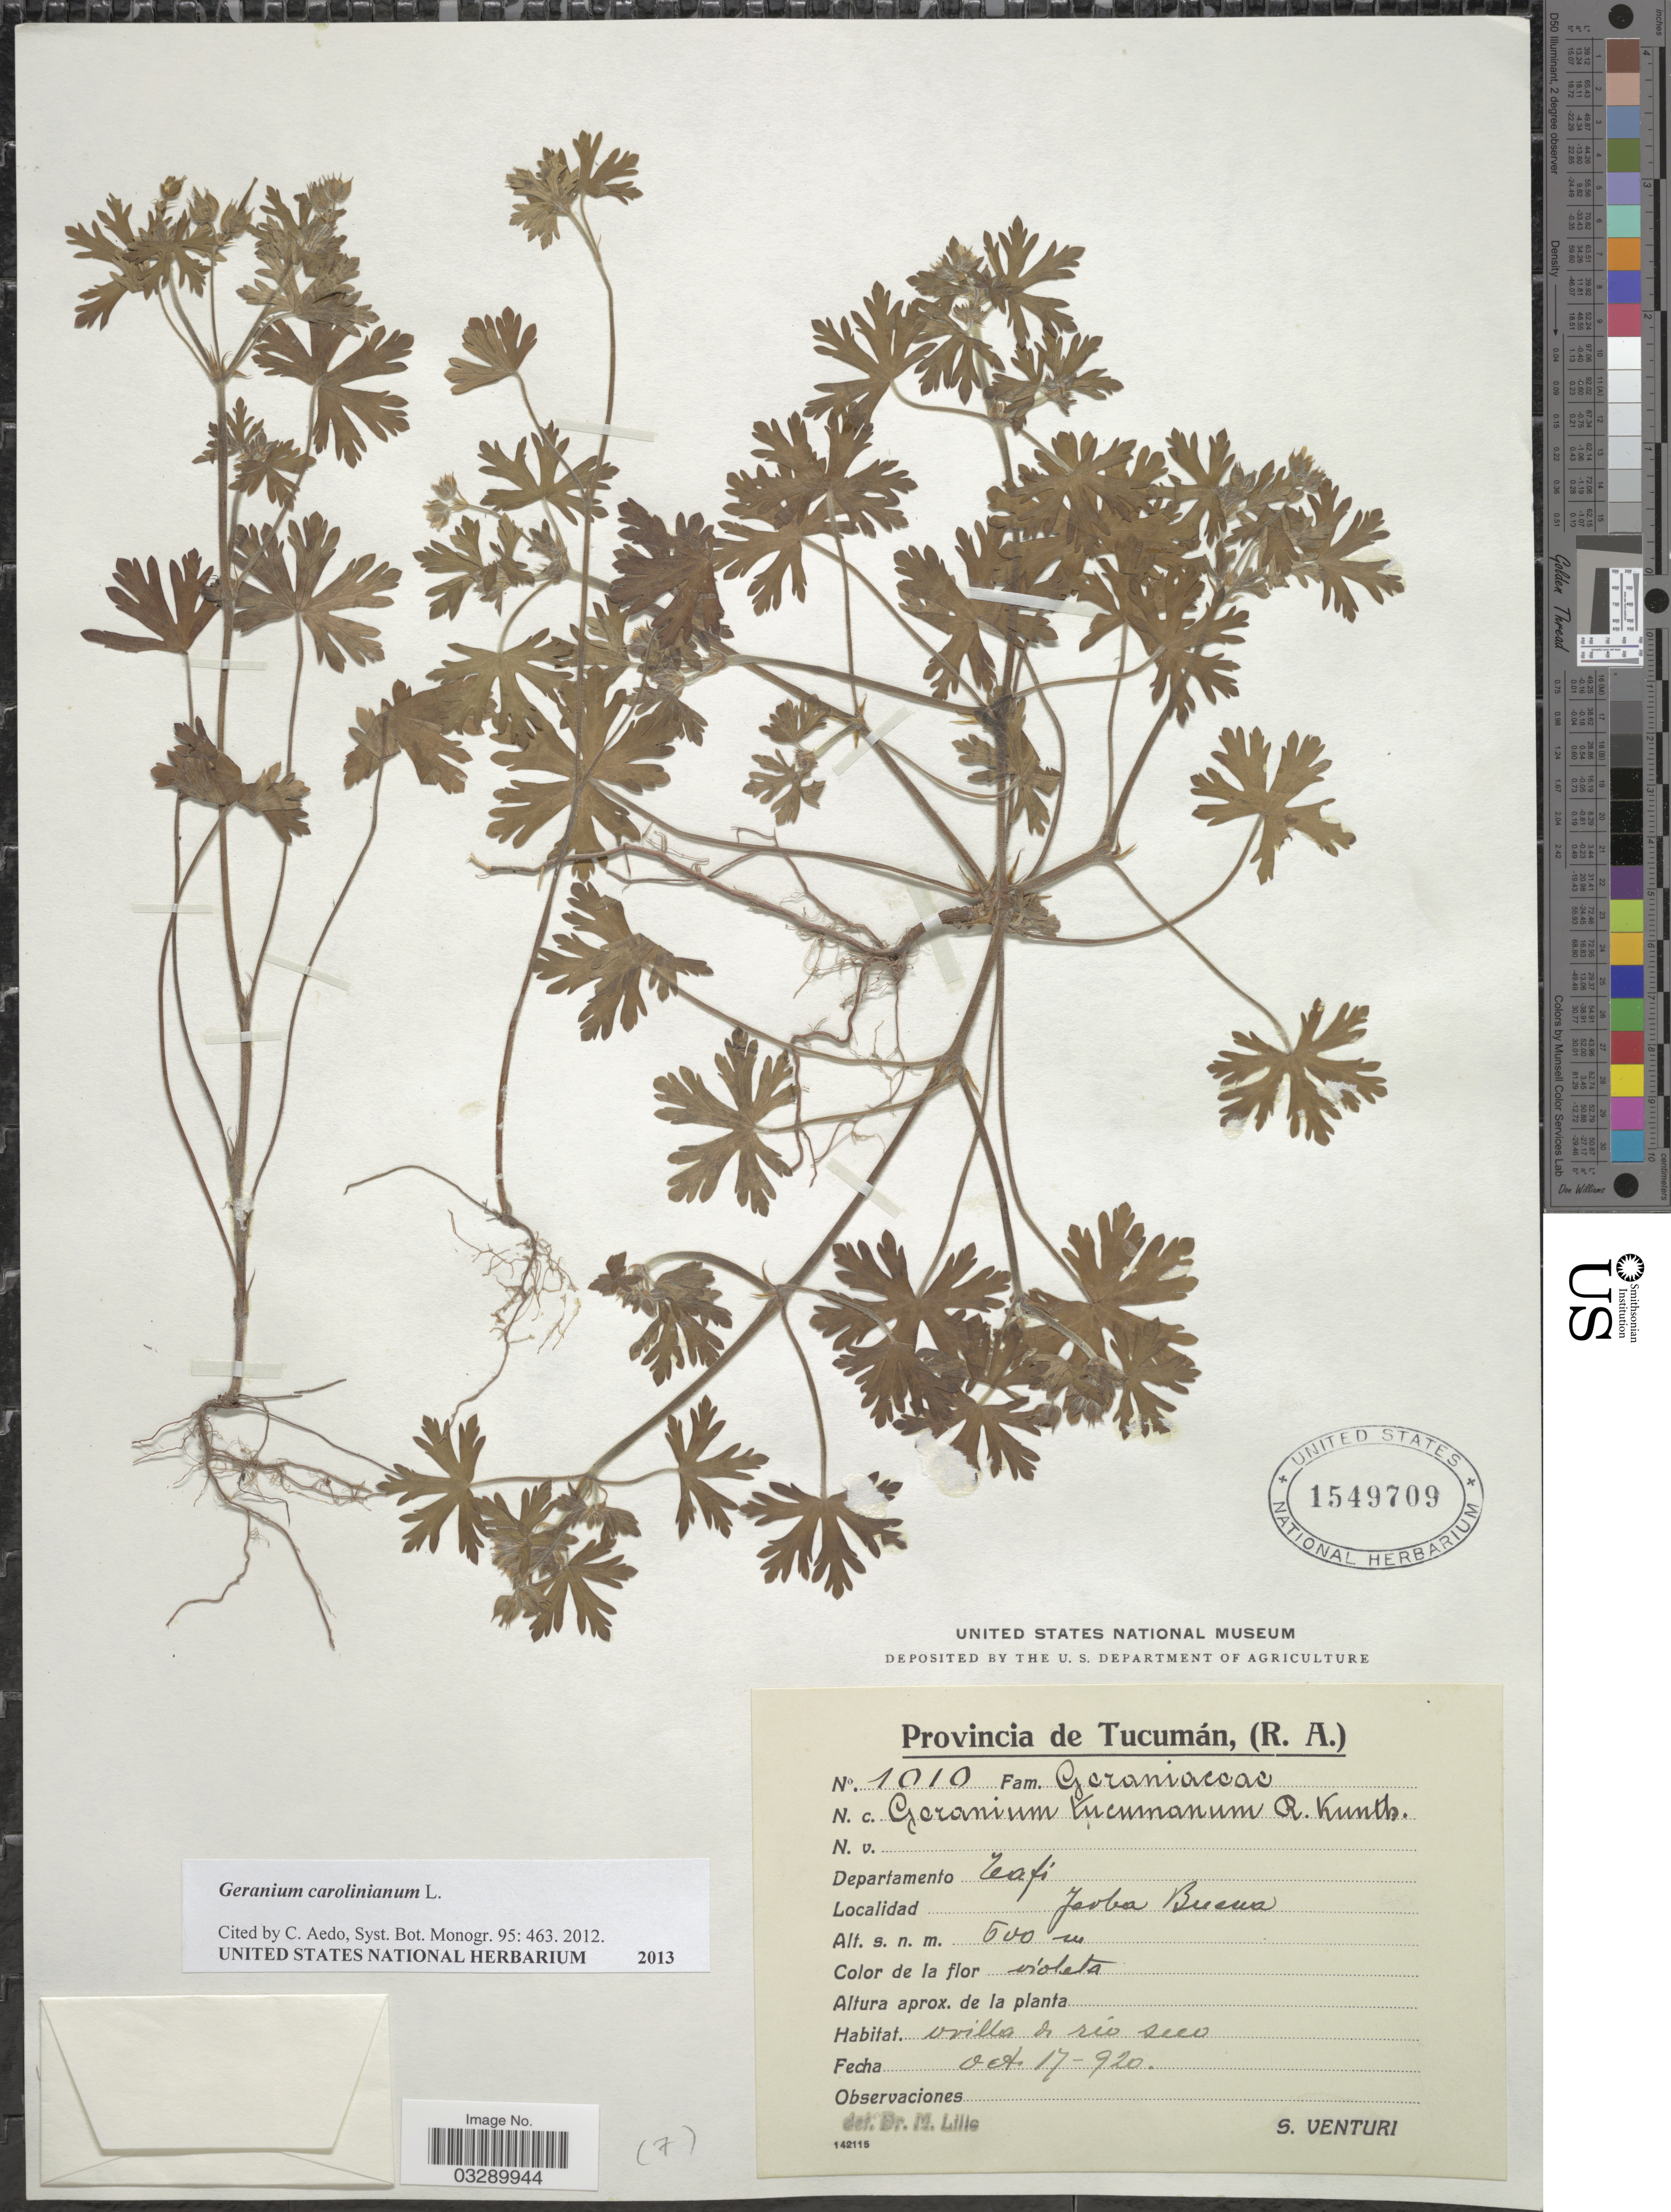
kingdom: Plantae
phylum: Tracheophyta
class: Magnoliopsida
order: Geraniales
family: Geraniaceae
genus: Geranium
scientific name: Geranium carolinianum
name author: L.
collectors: S. Venturi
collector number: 1010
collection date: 1920-10-17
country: Argentina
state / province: Tucuman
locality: Departamento Tafi. Jerba Buena.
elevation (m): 600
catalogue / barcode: US 1549709